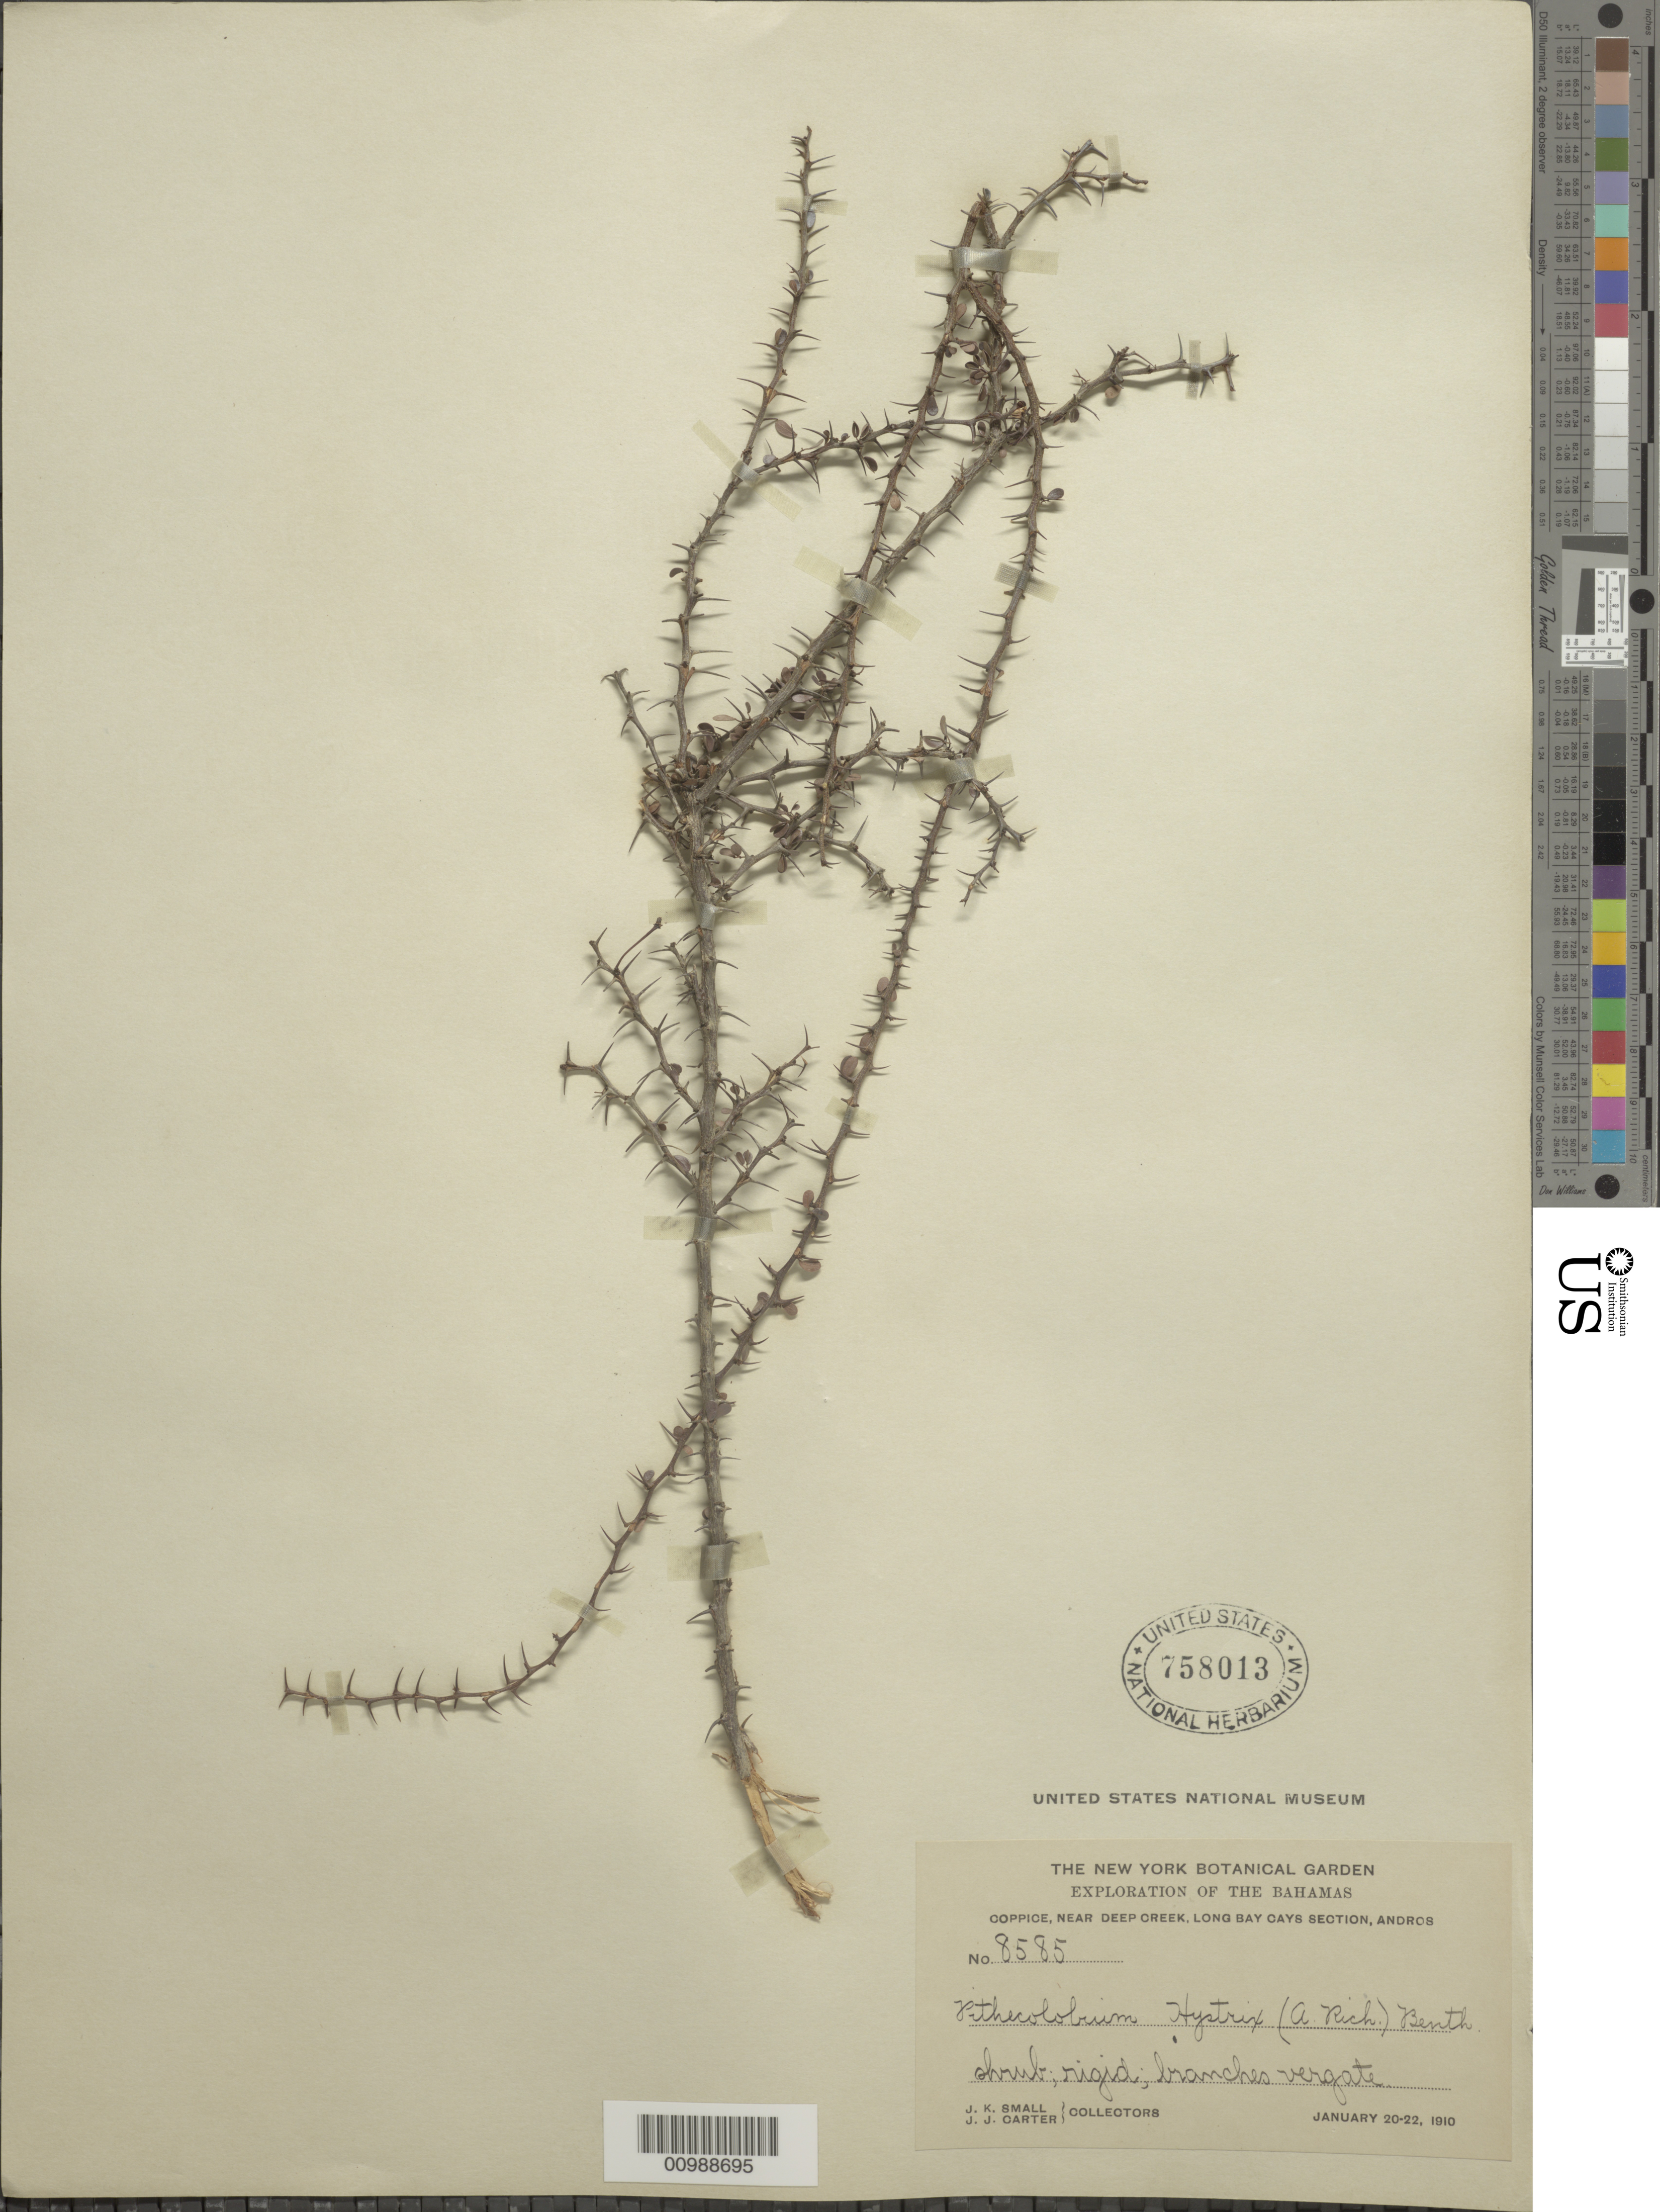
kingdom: Plantae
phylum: Tracheophyta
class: Magnoliopsida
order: Fabales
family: Fabaceae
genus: Pithecellobium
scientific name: Pithecellobium histrix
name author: (A. Rich.) Benth.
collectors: J. K. Small & J. J. Carter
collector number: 8585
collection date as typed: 20 Jan 1910 to22 Jan 1910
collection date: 1910-01-20/1910-01-22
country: Bahamas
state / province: South Andros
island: Andros I.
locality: Long Bays Cays Section, Deep Creek, Coppice.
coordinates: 0 N, 0 E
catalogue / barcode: US 758013